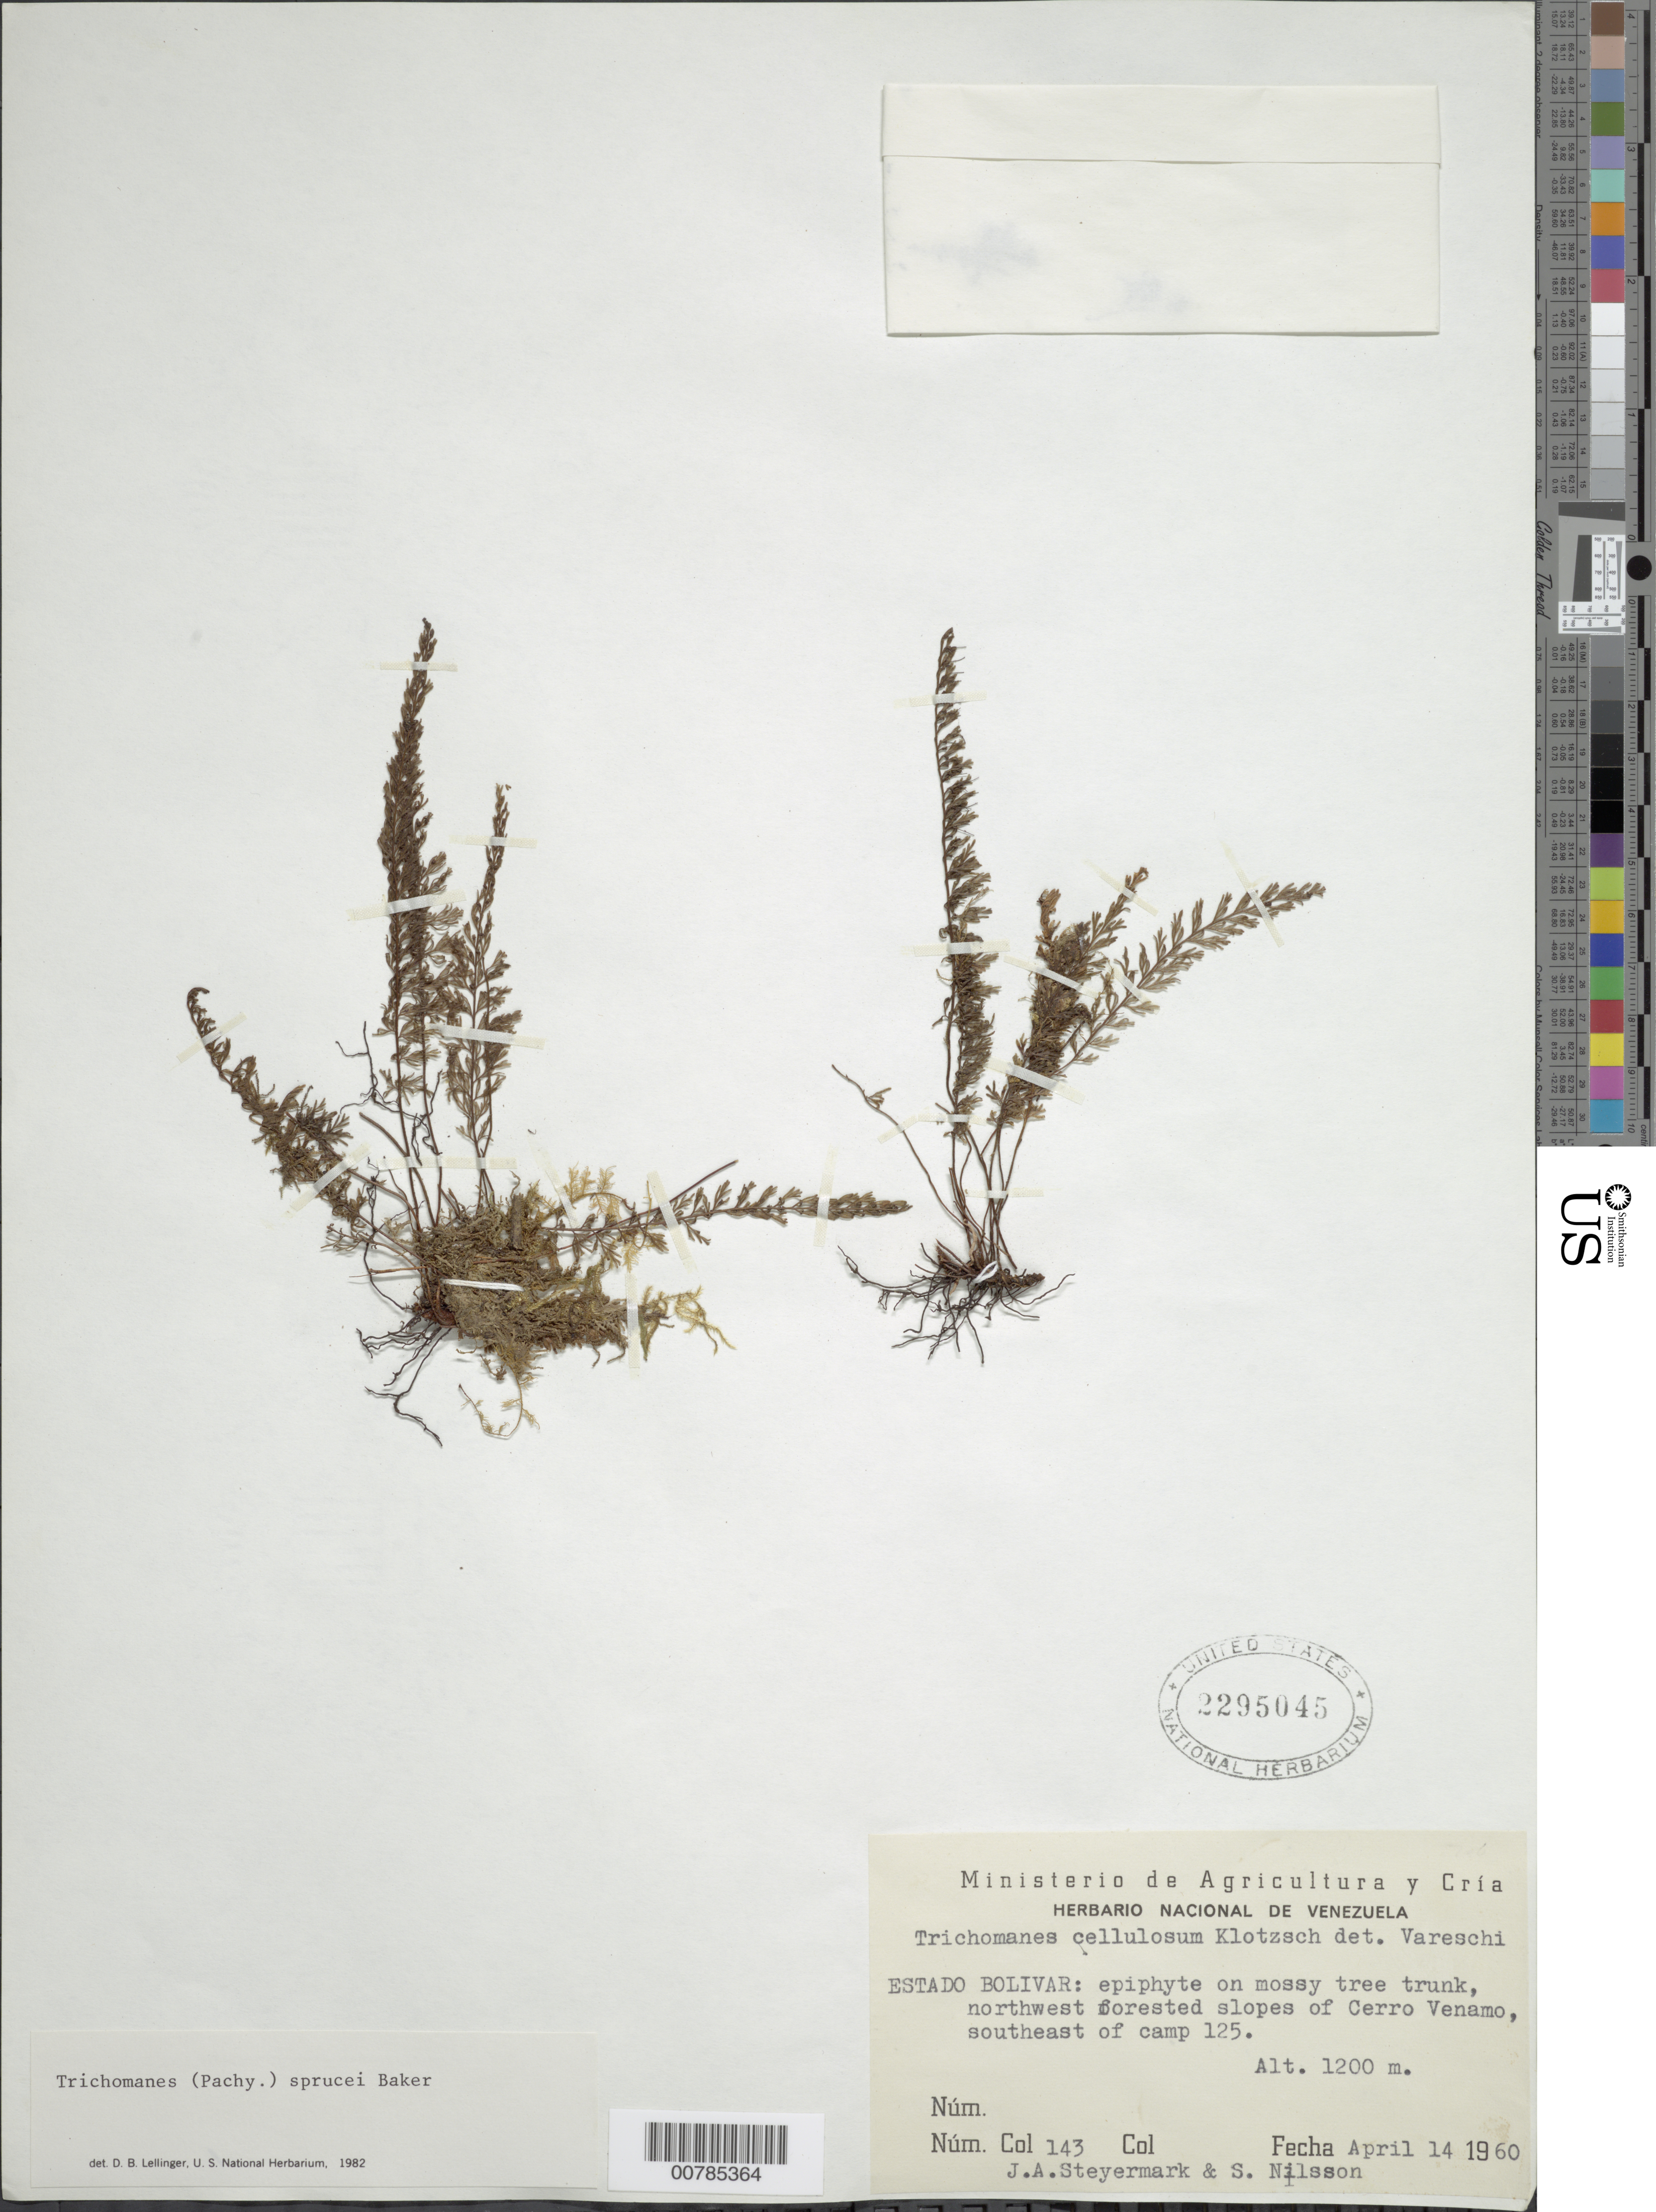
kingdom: Plantae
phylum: Tracheophyta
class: Polypodiopsida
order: Hymenophyllales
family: Hymenophyllaceae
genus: Abrodictyum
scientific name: Abrodictyum sprucei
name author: (Baker) Ebihara & Dubuisson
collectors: J. Steyermark & S. Nilsson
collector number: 60 143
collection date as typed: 14-Apr-60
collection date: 1960-04-14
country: Venezuela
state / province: Bolívar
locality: Cerro Venamo, NW slopes, SE of campamento 125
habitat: Forested slopes; on mossy tree trunk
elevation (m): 1200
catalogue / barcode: US 2295045